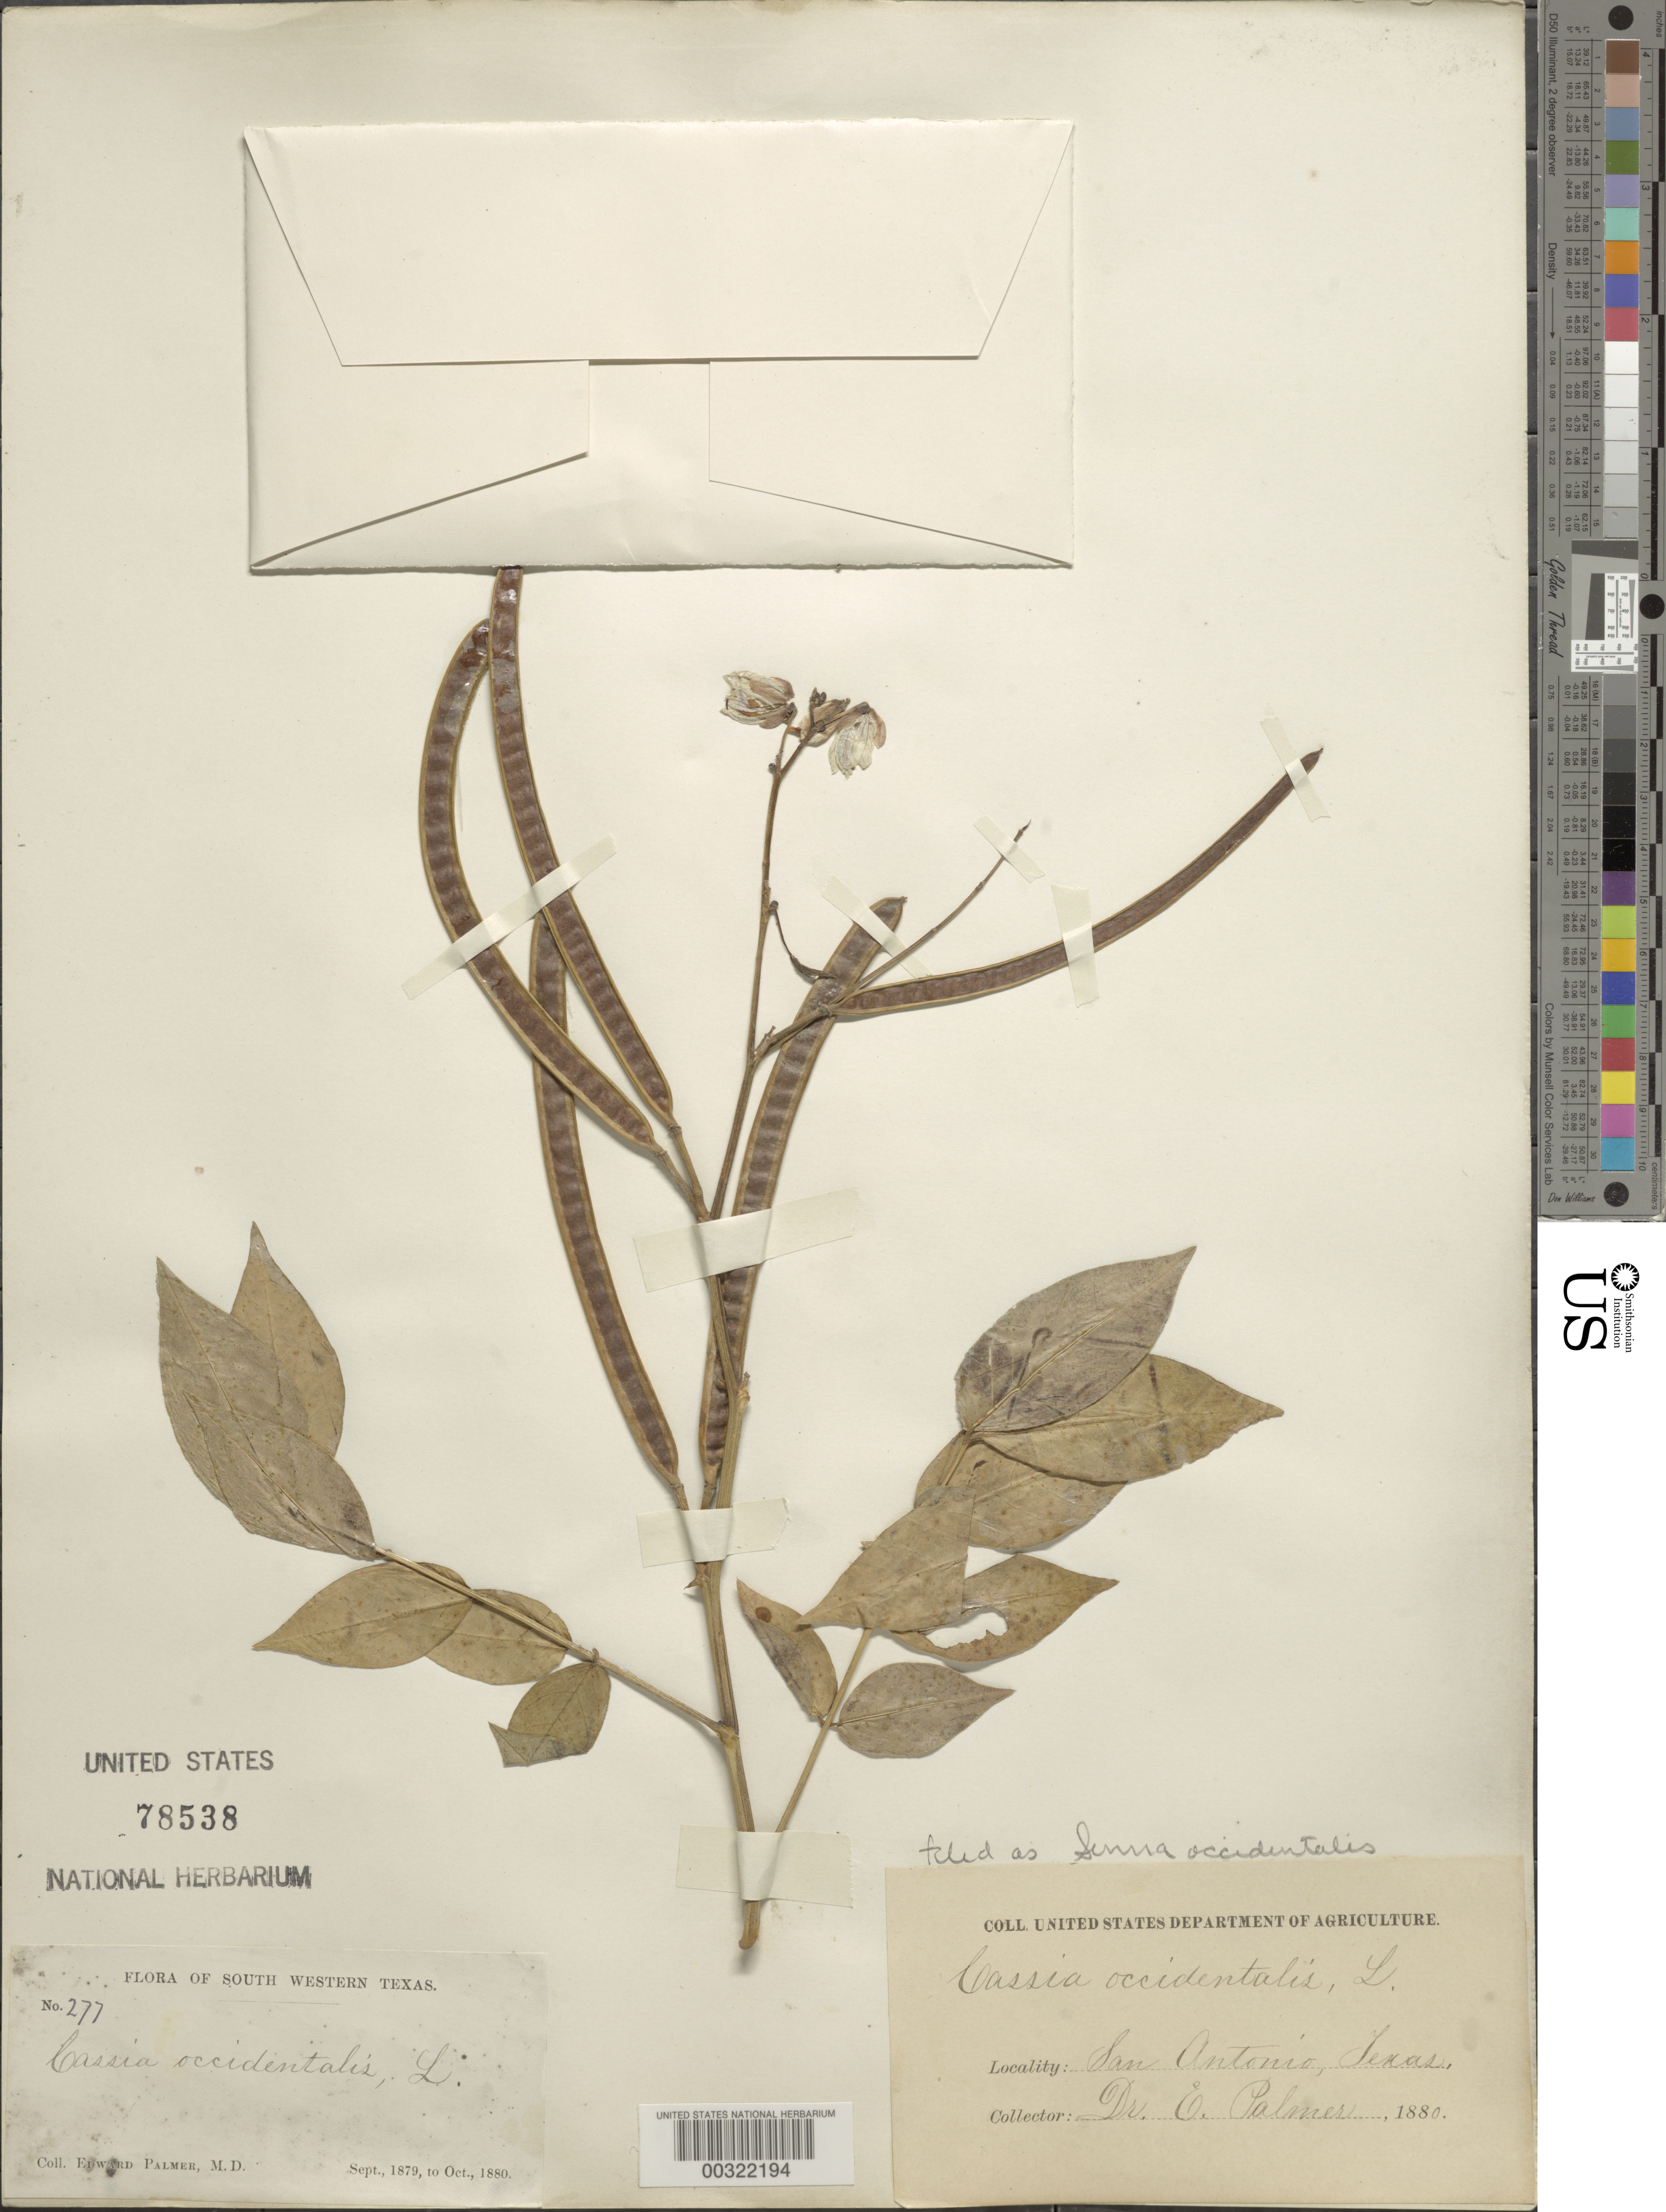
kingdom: Plantae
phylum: Tracheophyta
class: Magnoliopsida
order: Fabales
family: Fabaceae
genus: Senna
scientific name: Senna occidentalis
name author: (L.) Link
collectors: E. D. Palmer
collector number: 277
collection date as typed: Sep 1879 to -- Oct 1880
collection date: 1879-09/1880-10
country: United States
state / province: Texas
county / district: Bexar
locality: San antonio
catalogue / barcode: US 78538